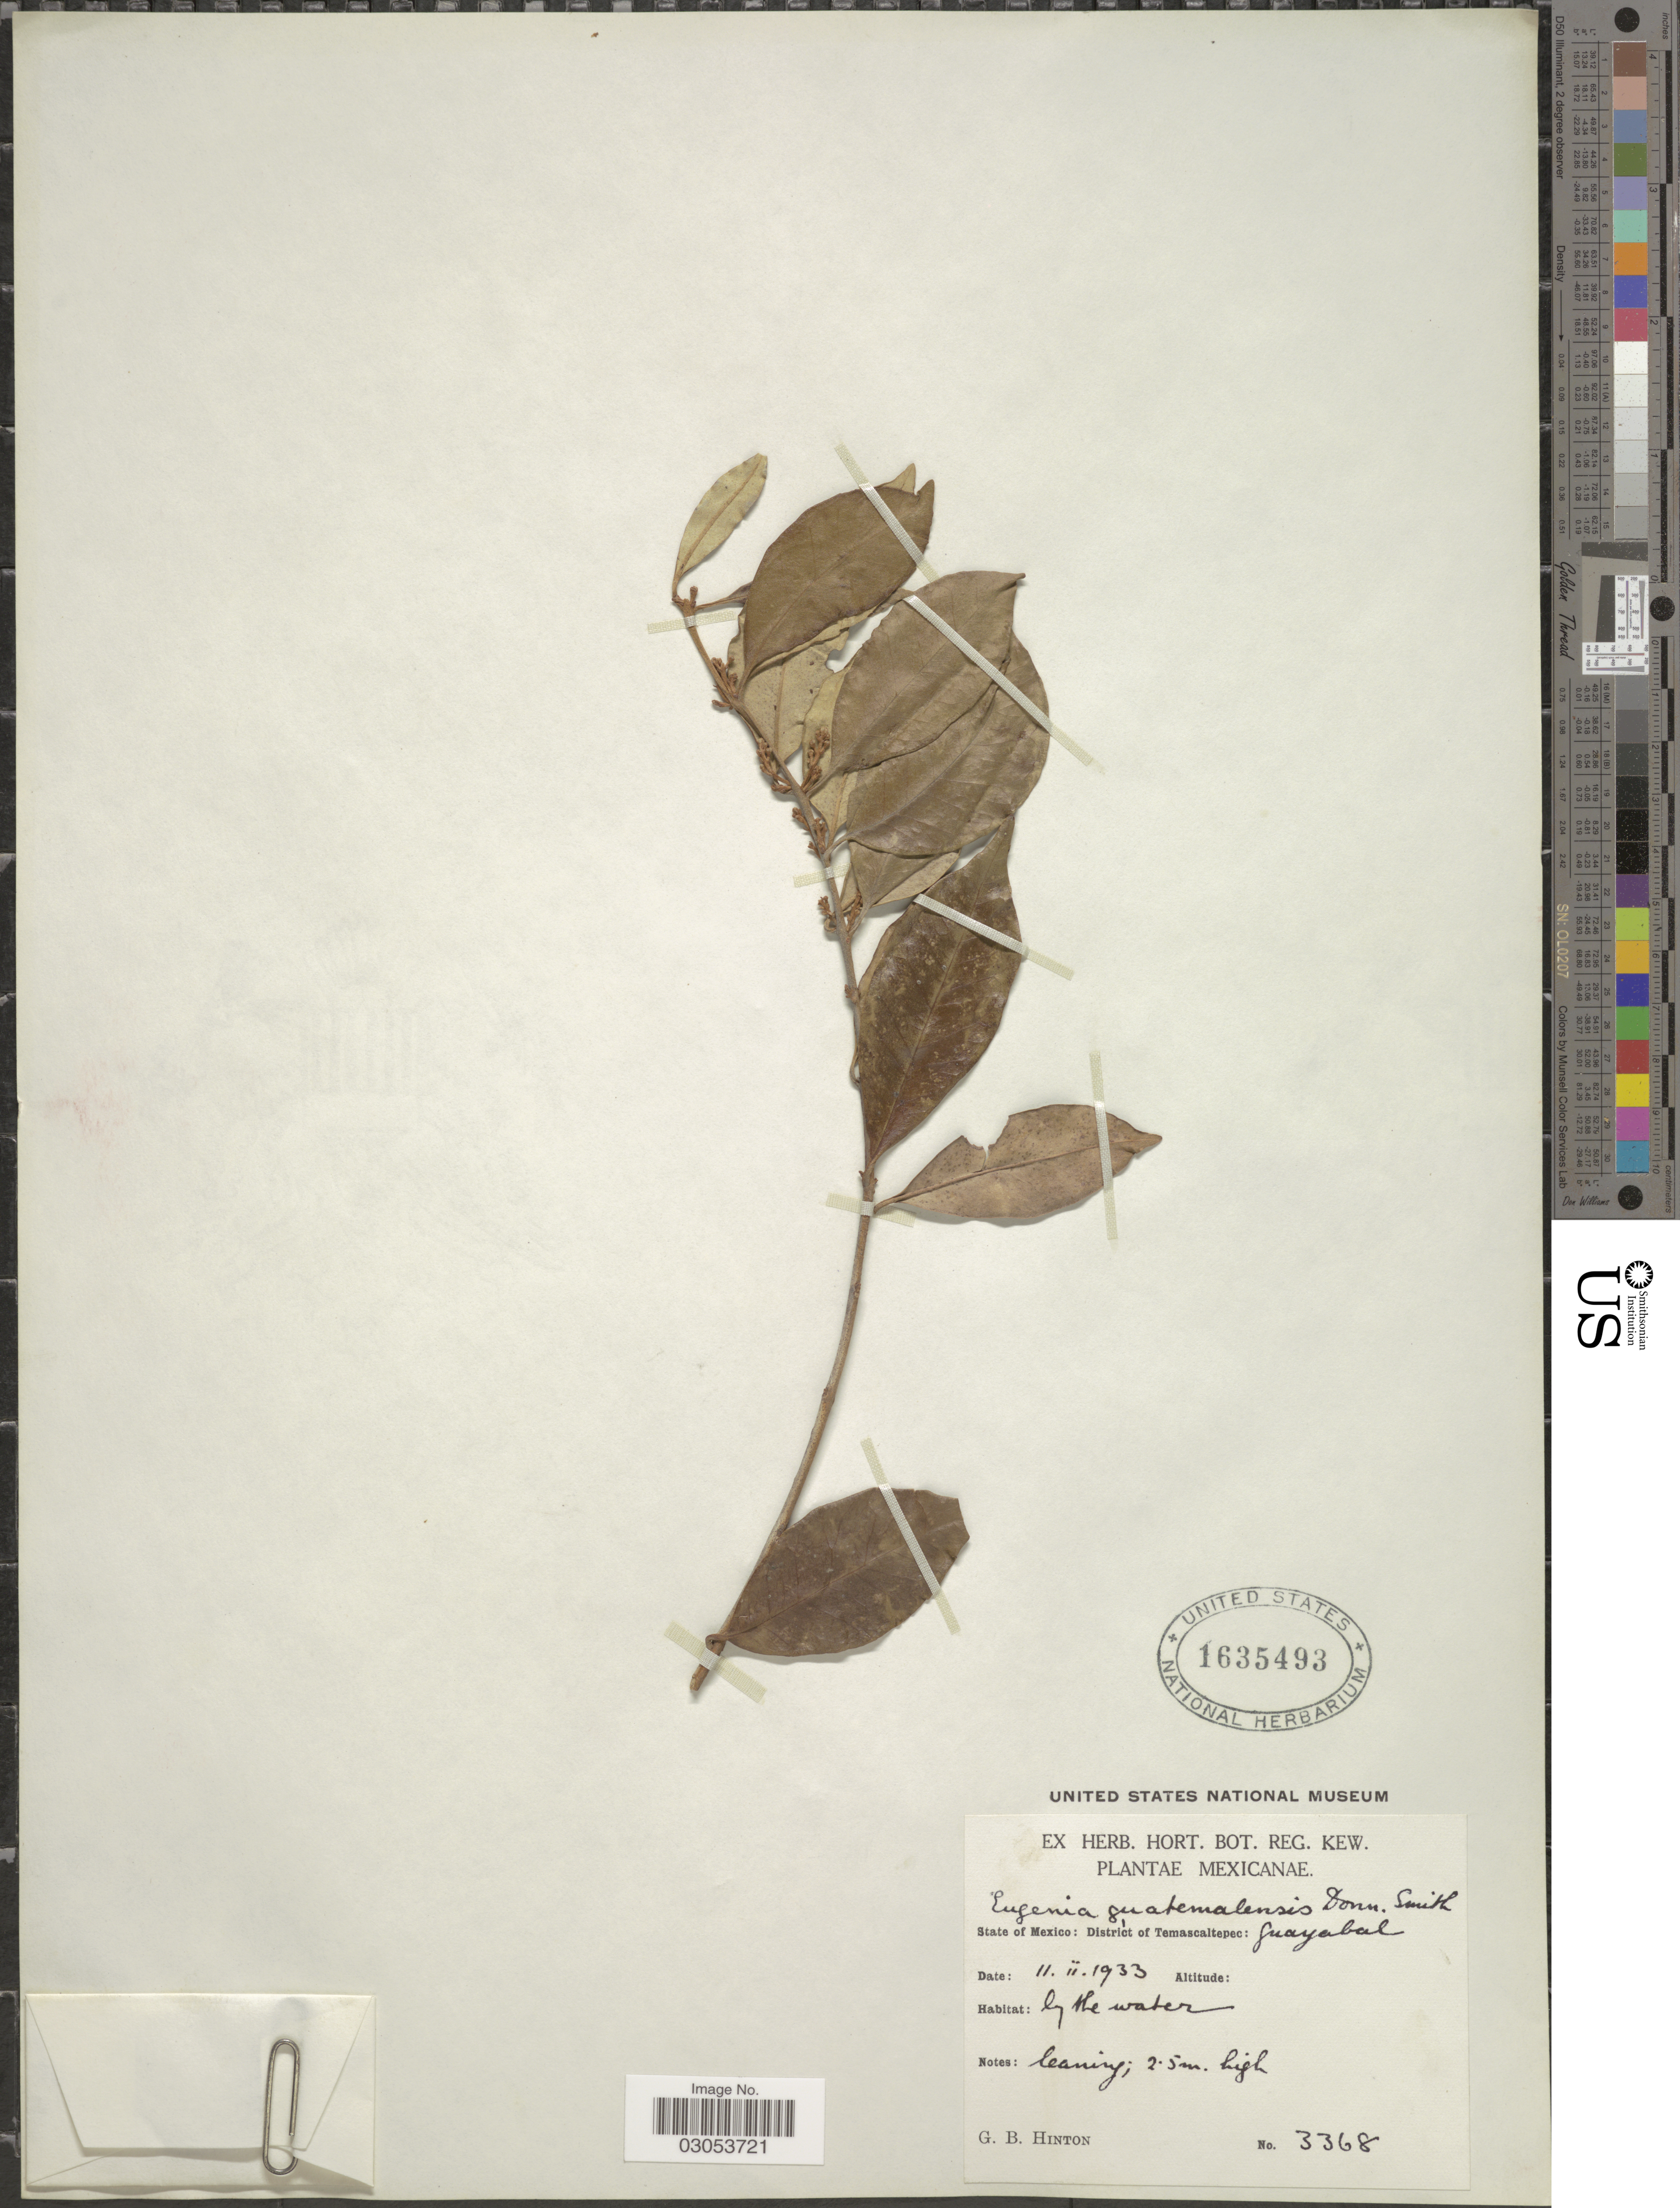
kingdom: Plantae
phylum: Tracheophyta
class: Magnoliopsida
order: Myrtales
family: Myrtaceae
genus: Eugenia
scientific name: Eugenia guatemalensis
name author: Donn. Sm.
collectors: G. B. Hinton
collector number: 3368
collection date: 1933-02-11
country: Mexico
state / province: México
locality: District of Temascaltepec: Guayabal.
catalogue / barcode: US 1635493